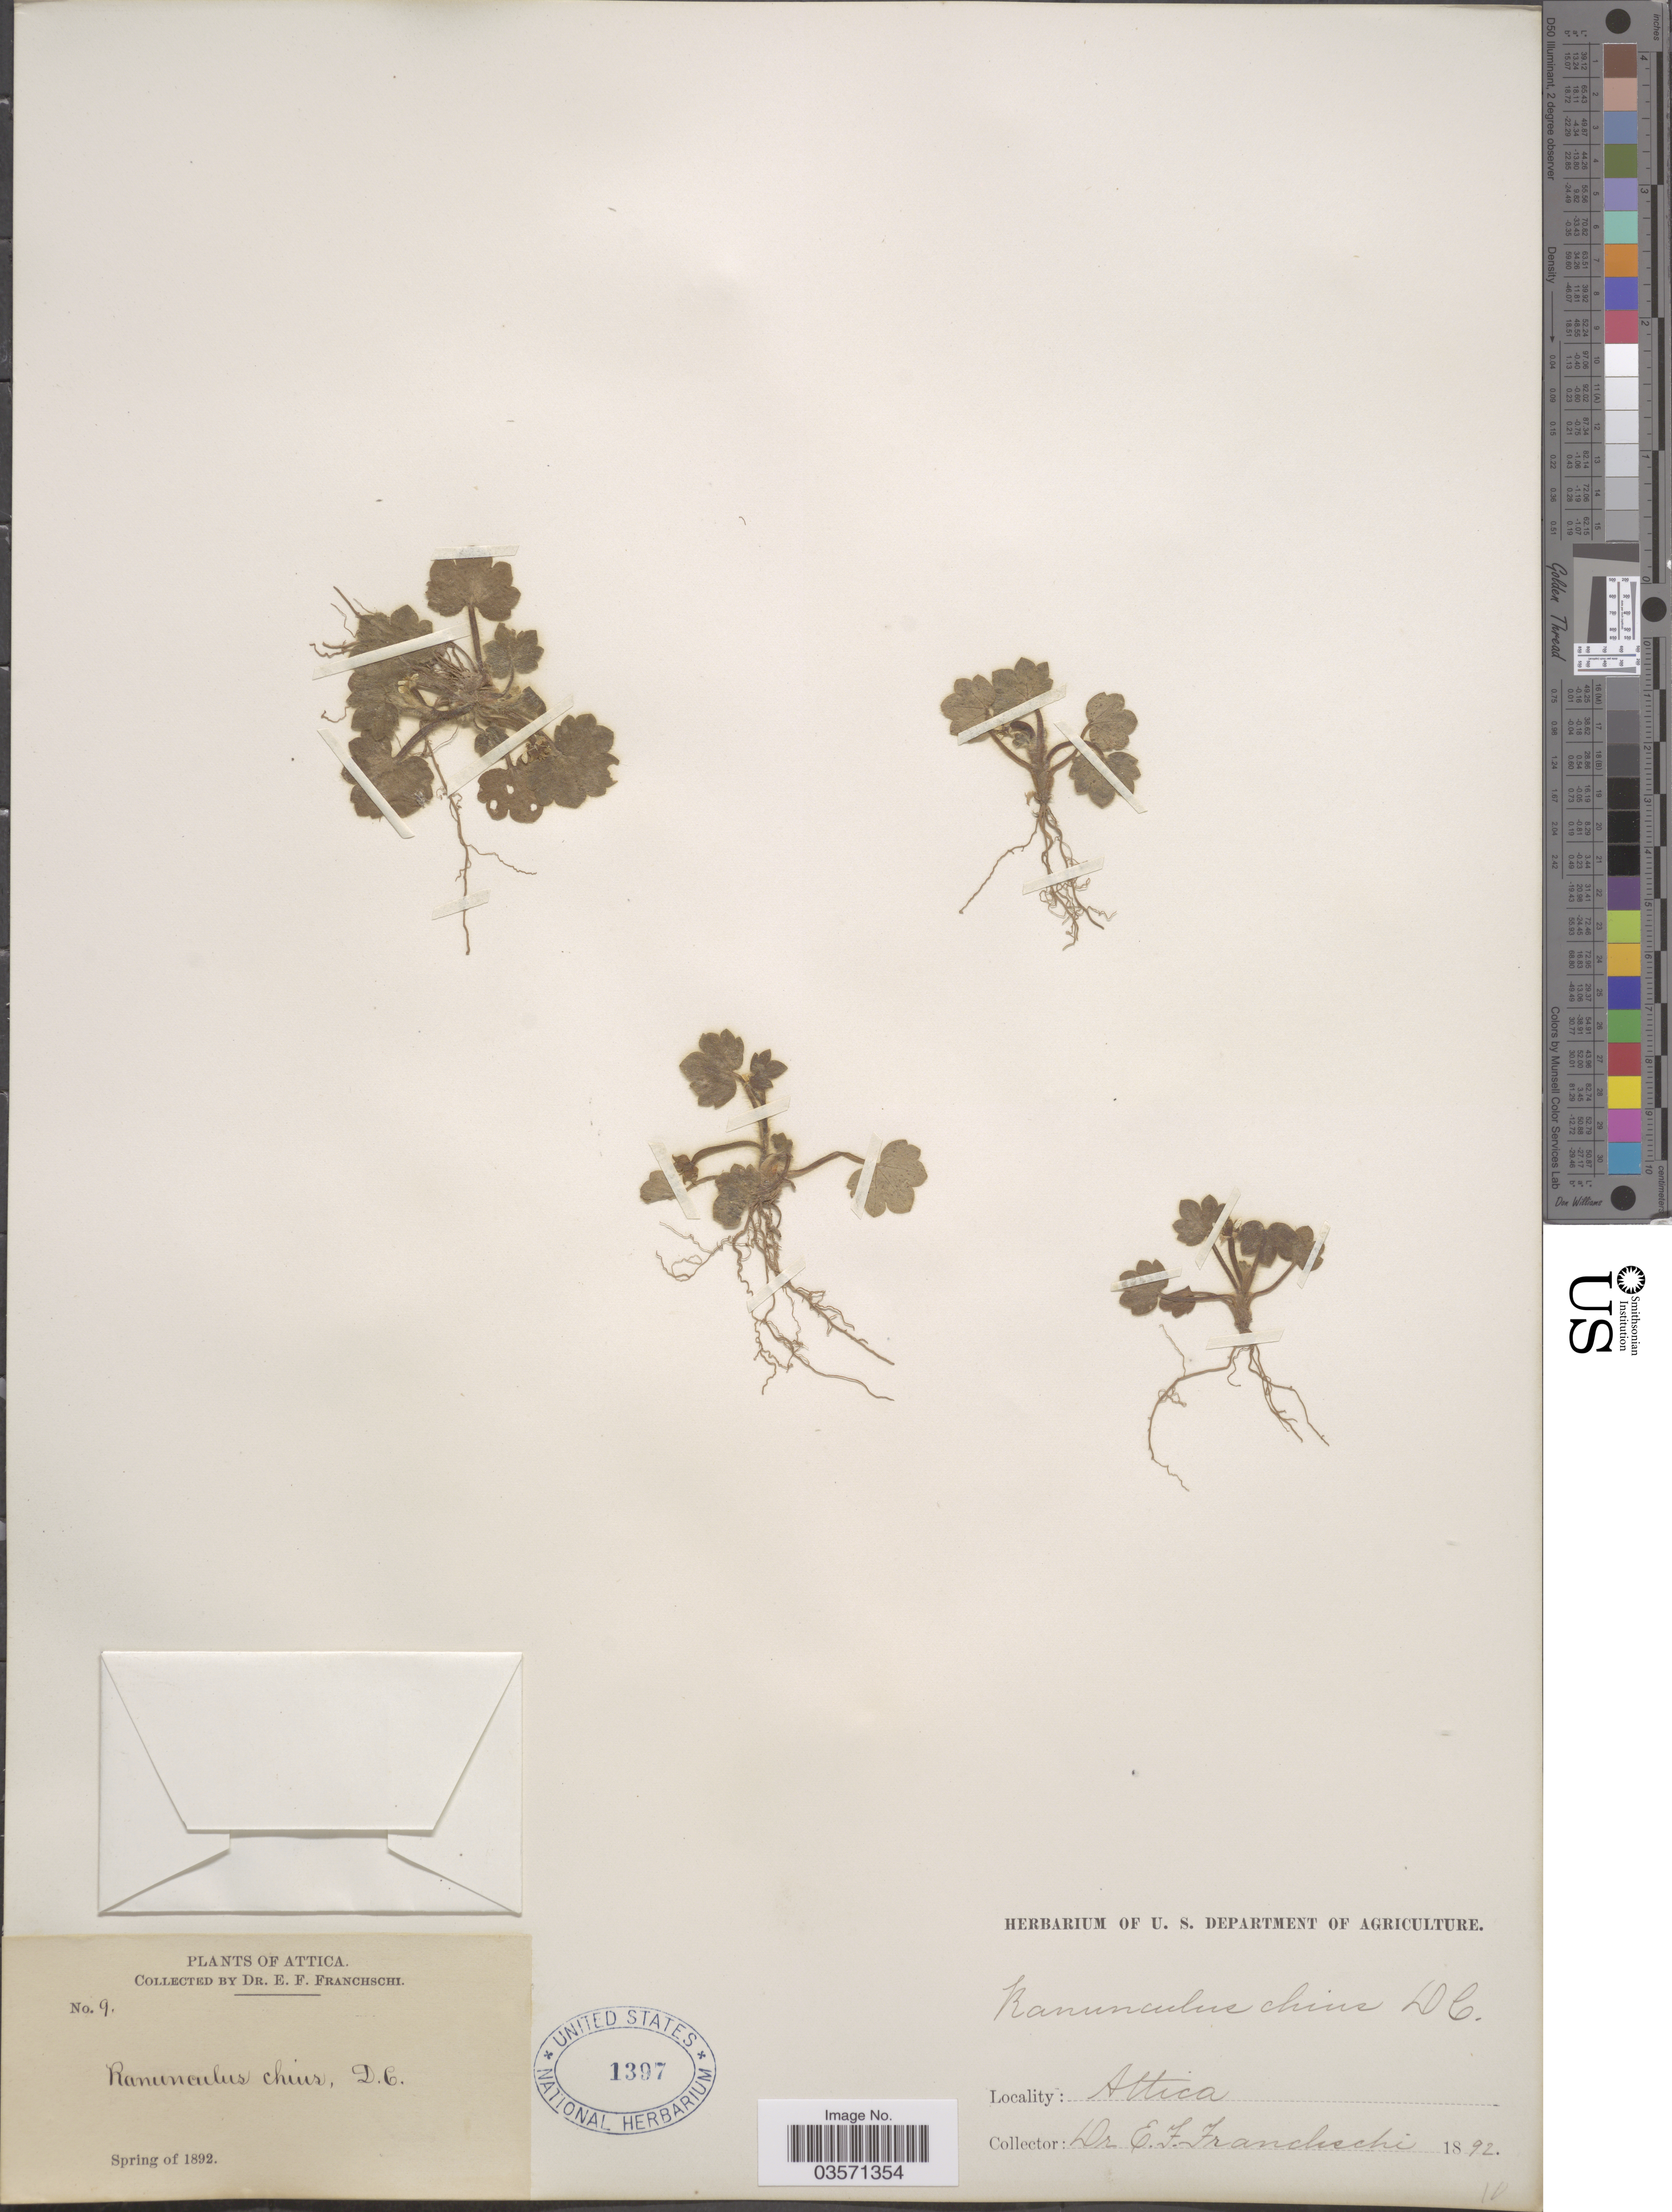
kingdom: Plantae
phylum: Tracheophyta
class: Magnoliopsida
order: Ranunculales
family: Ranunculaceae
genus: Ranunculus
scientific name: Ranunculus chius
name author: DC.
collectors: E. Franchschi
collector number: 9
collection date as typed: Spring of 1892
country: Greece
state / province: Attica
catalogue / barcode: US 1397